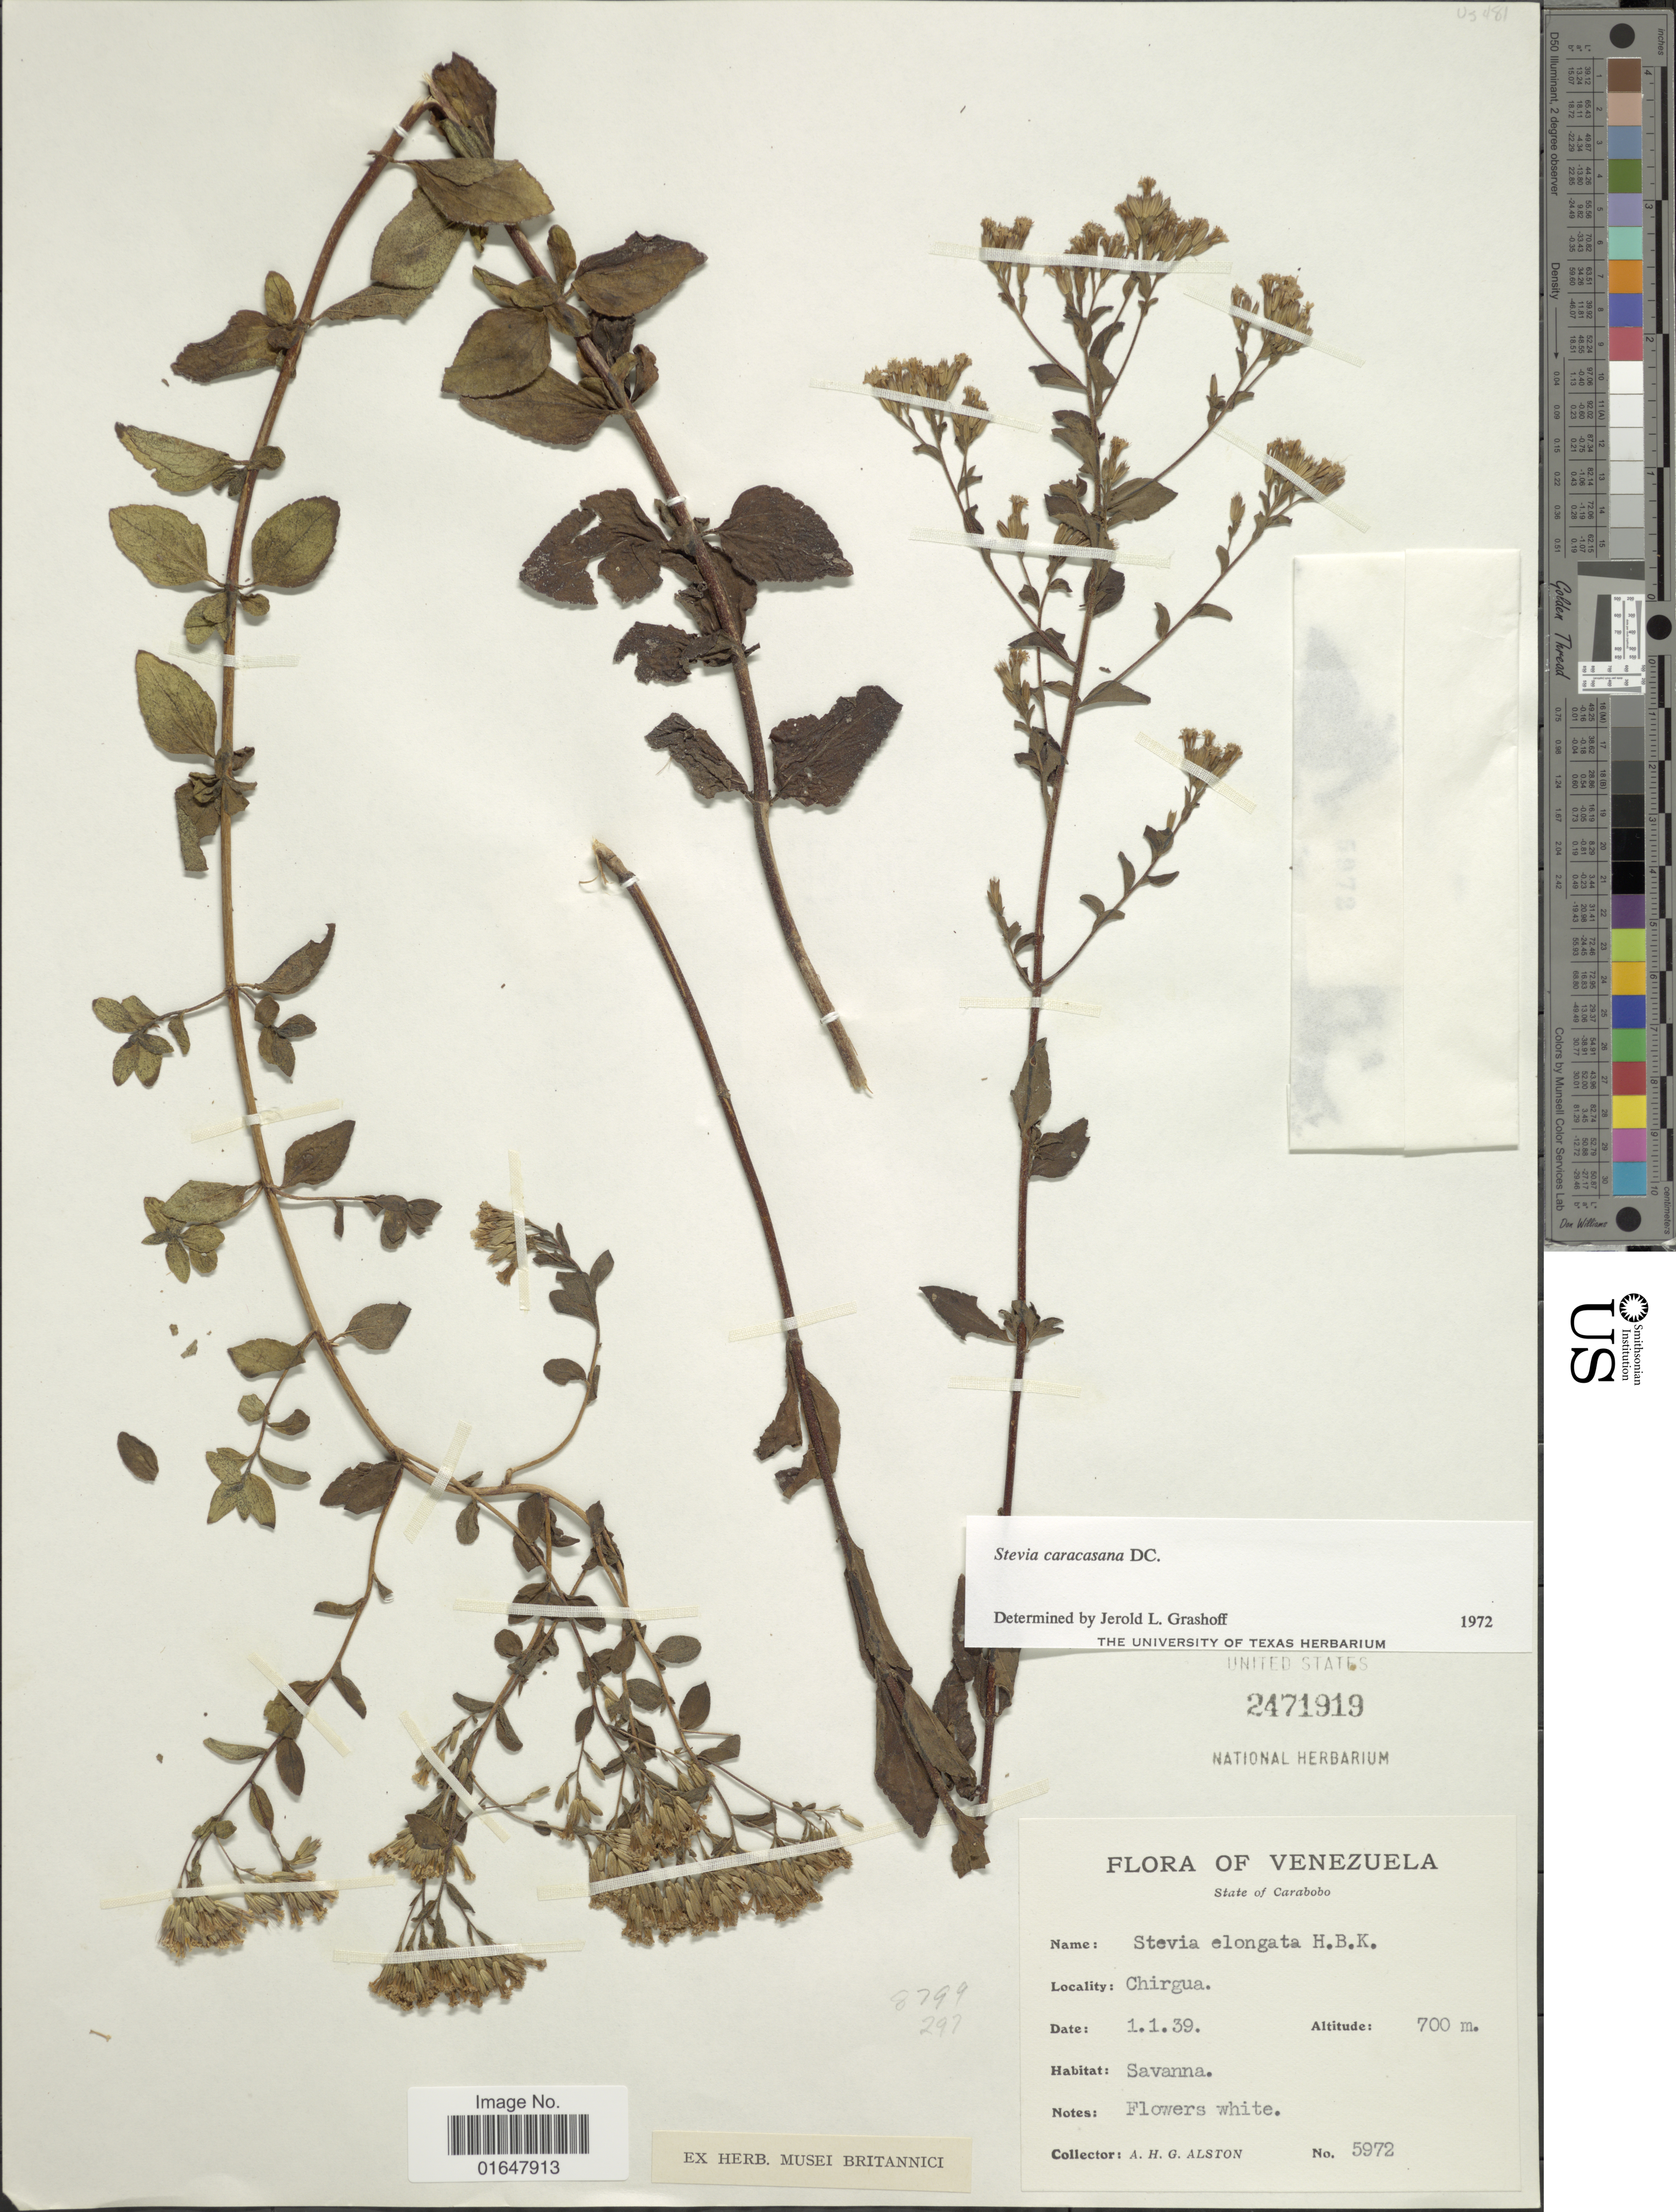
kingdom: Plantae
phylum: Tracheophyta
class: Magnoliopsida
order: Asterales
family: Asteraceae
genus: Stevia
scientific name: Stevia caracasana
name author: DC.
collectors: A. H. Alston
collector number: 5972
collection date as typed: Transcribed d/m/y: 1/1/39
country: Venezuela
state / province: Carabobo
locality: Chirgua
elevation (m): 700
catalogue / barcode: US 2471919